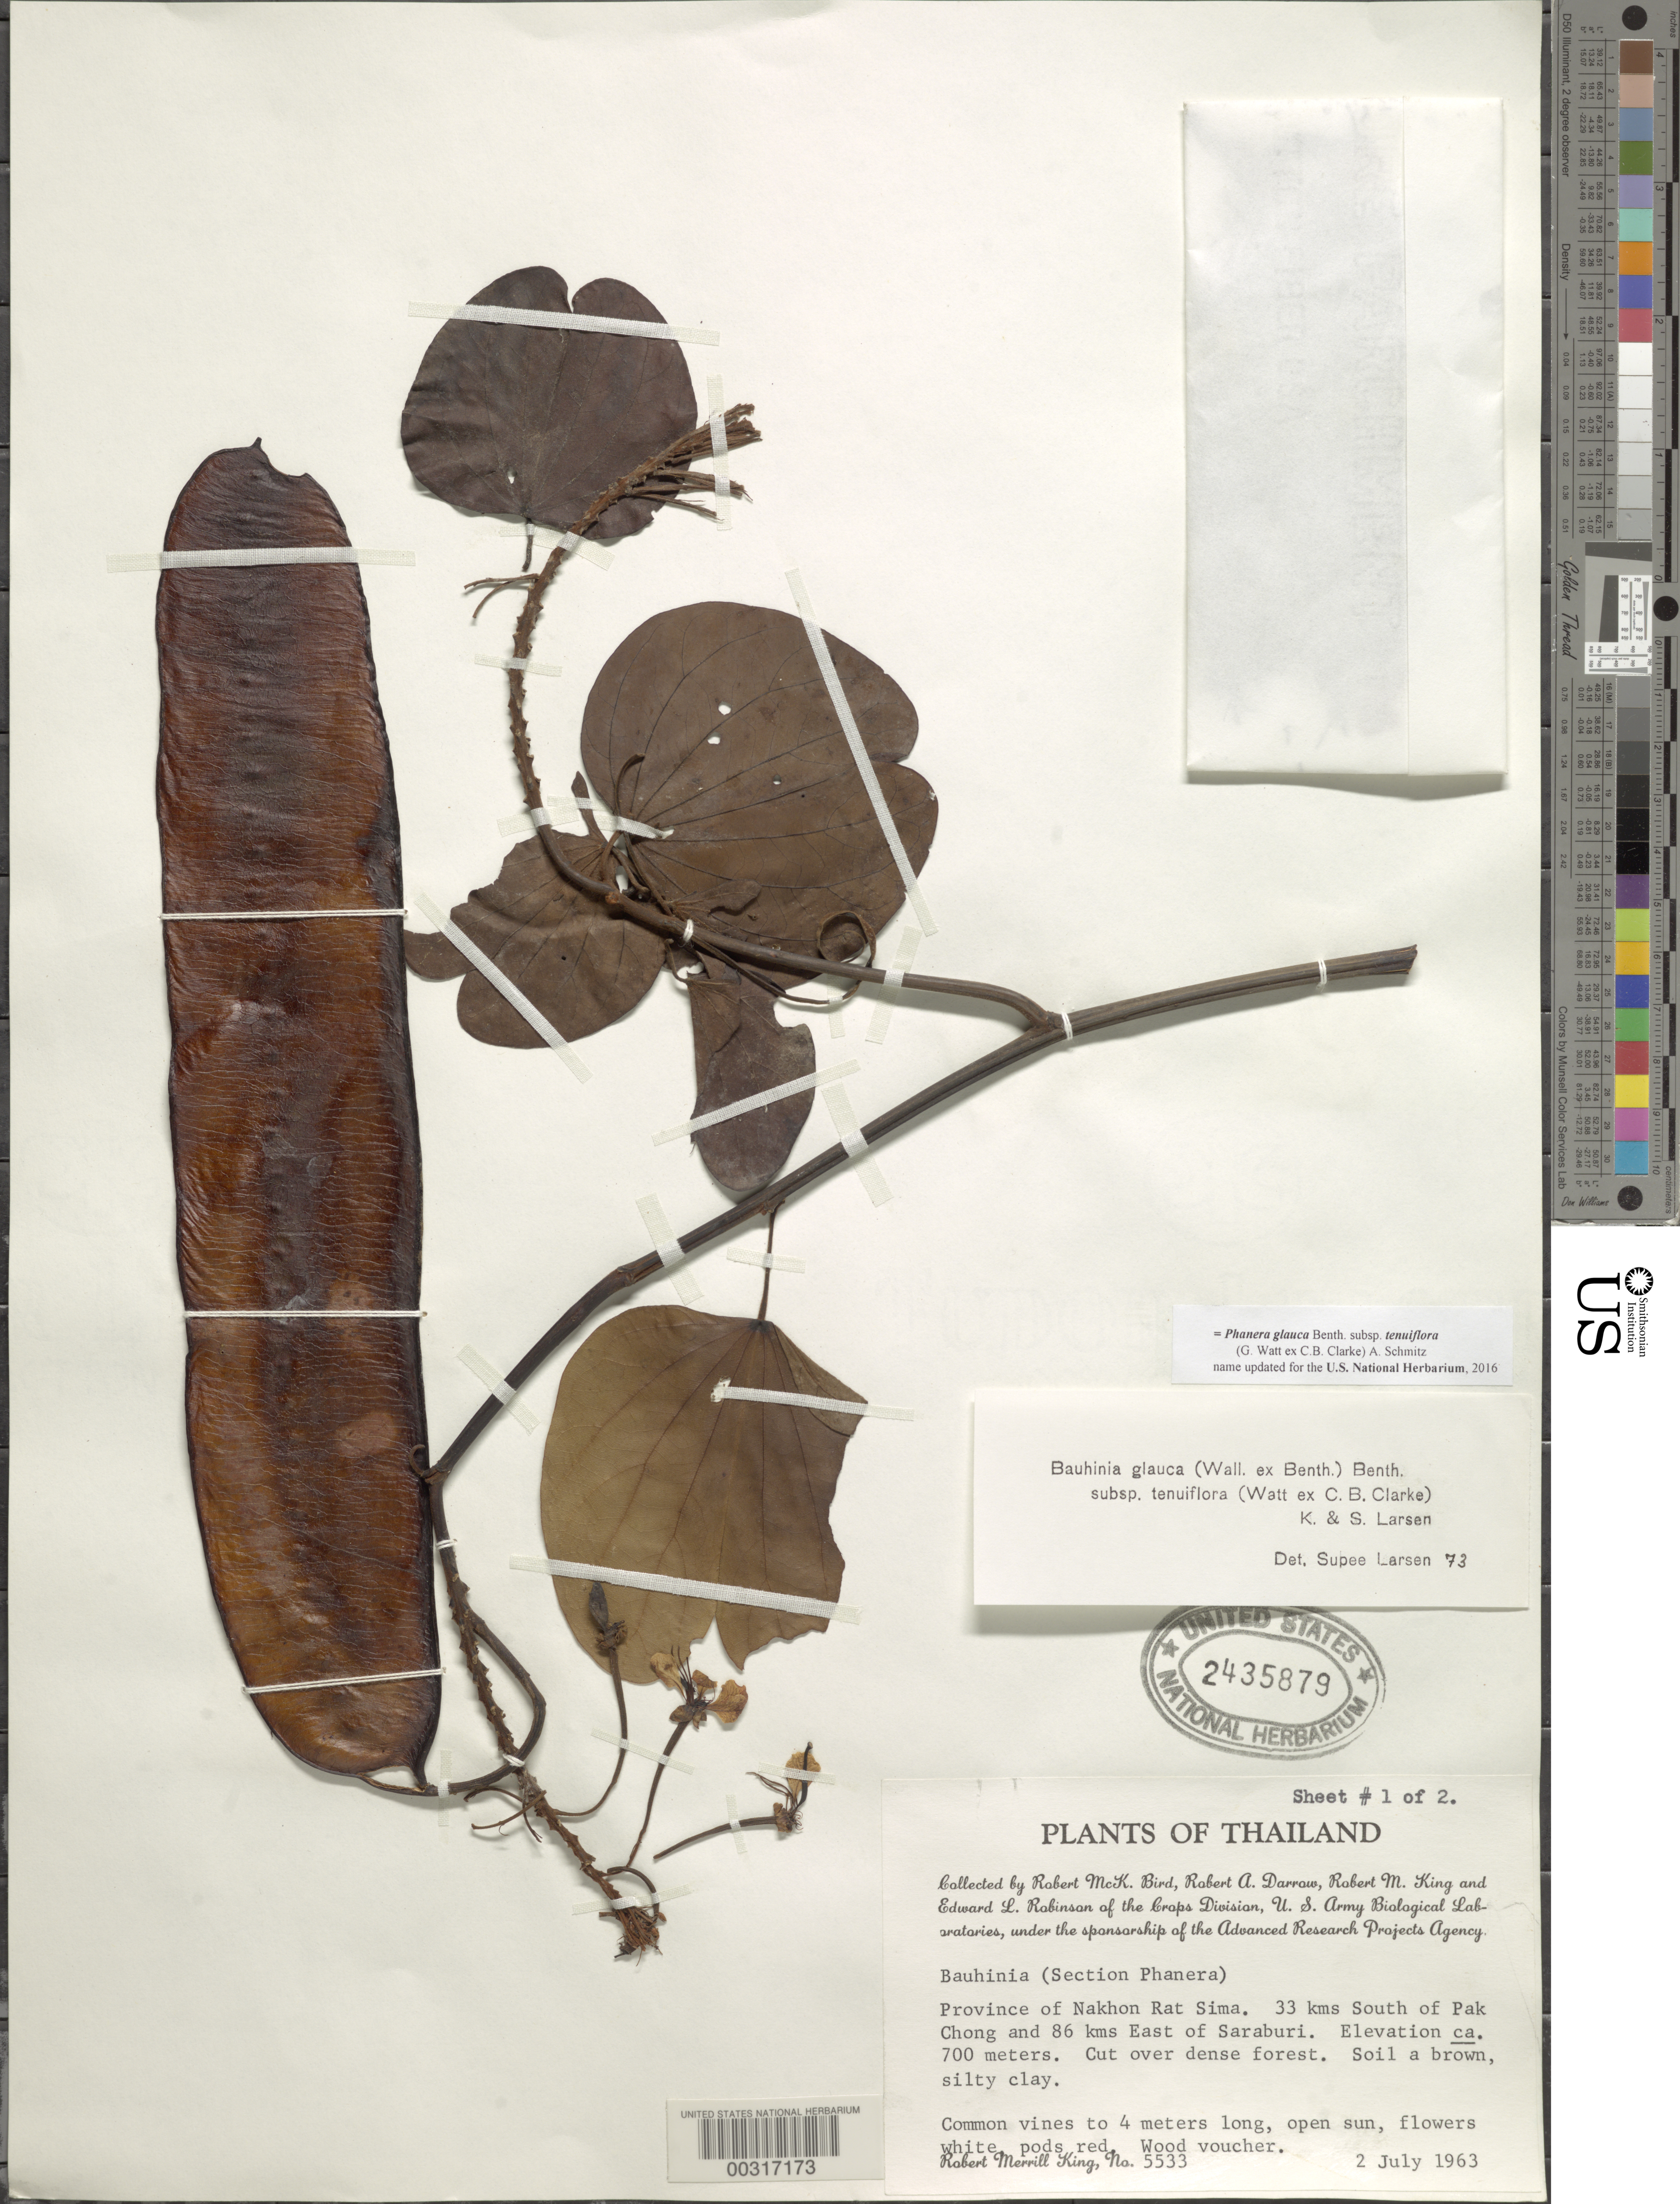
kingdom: Plantae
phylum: Tracheophyta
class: Magnoliopsida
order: Fabales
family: Fabaceae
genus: Phanera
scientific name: Phanera glauca subsp. tenuiflora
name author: (Watt ex C.B. Clarke) A.Schmitz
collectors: R. M. King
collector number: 5533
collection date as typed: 02 Jul 1963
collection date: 1963-07-02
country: Thailand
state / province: Nakhon Ratchasima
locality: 33 km s of pak chong and 86 km e of saraburi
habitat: Cut over dense forest; soil brown silty clay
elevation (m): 700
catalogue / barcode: US 2435879